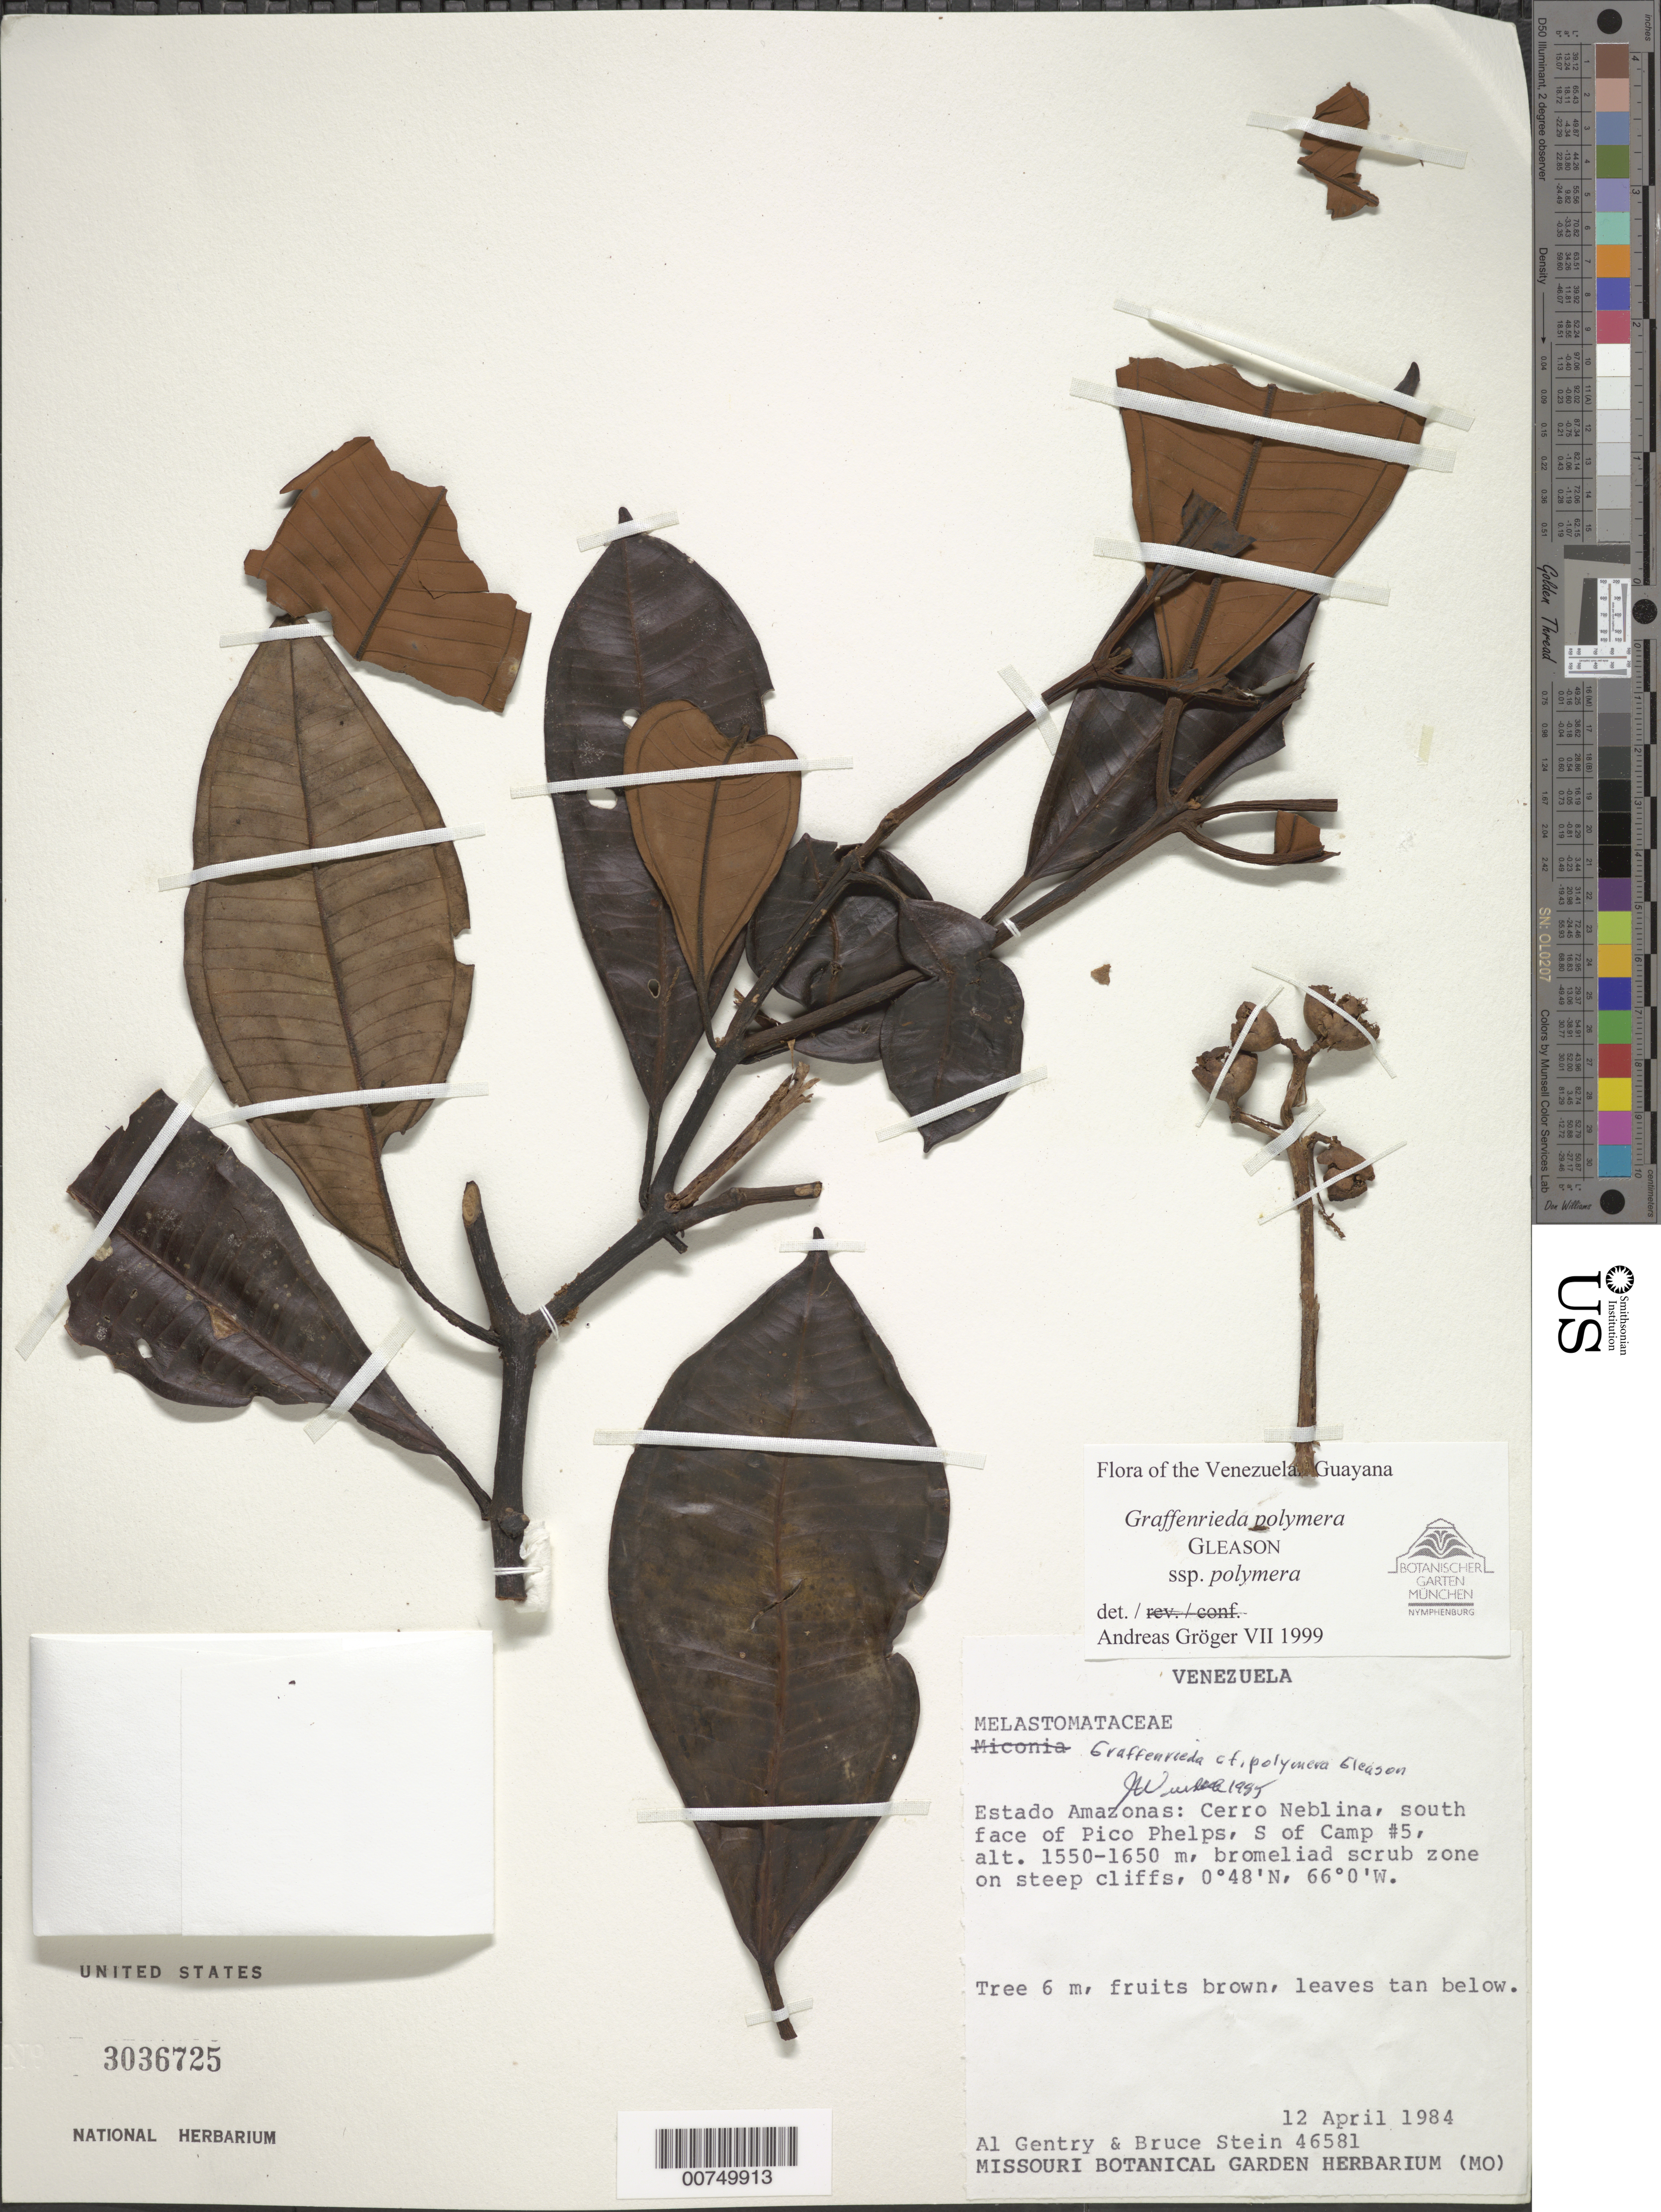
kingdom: Plantae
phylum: Tracheophyta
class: Magnoliopsida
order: Myrtales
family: Melastomataceae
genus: Graffenrieda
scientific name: Graffenrieda polymera subsp. polymera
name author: Gleason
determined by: Gröger, A.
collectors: A. H. Gentry & B. Stein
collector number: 46581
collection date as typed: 12-Apr-84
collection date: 1984-04-12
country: Venezuela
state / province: Amazonas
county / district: Río Negro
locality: Cerro de La Neblina, S face of Pico Phelps, S of Camp #5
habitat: Bromeliad scrub zone on steep cliffs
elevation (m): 1550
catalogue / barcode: US 3036725